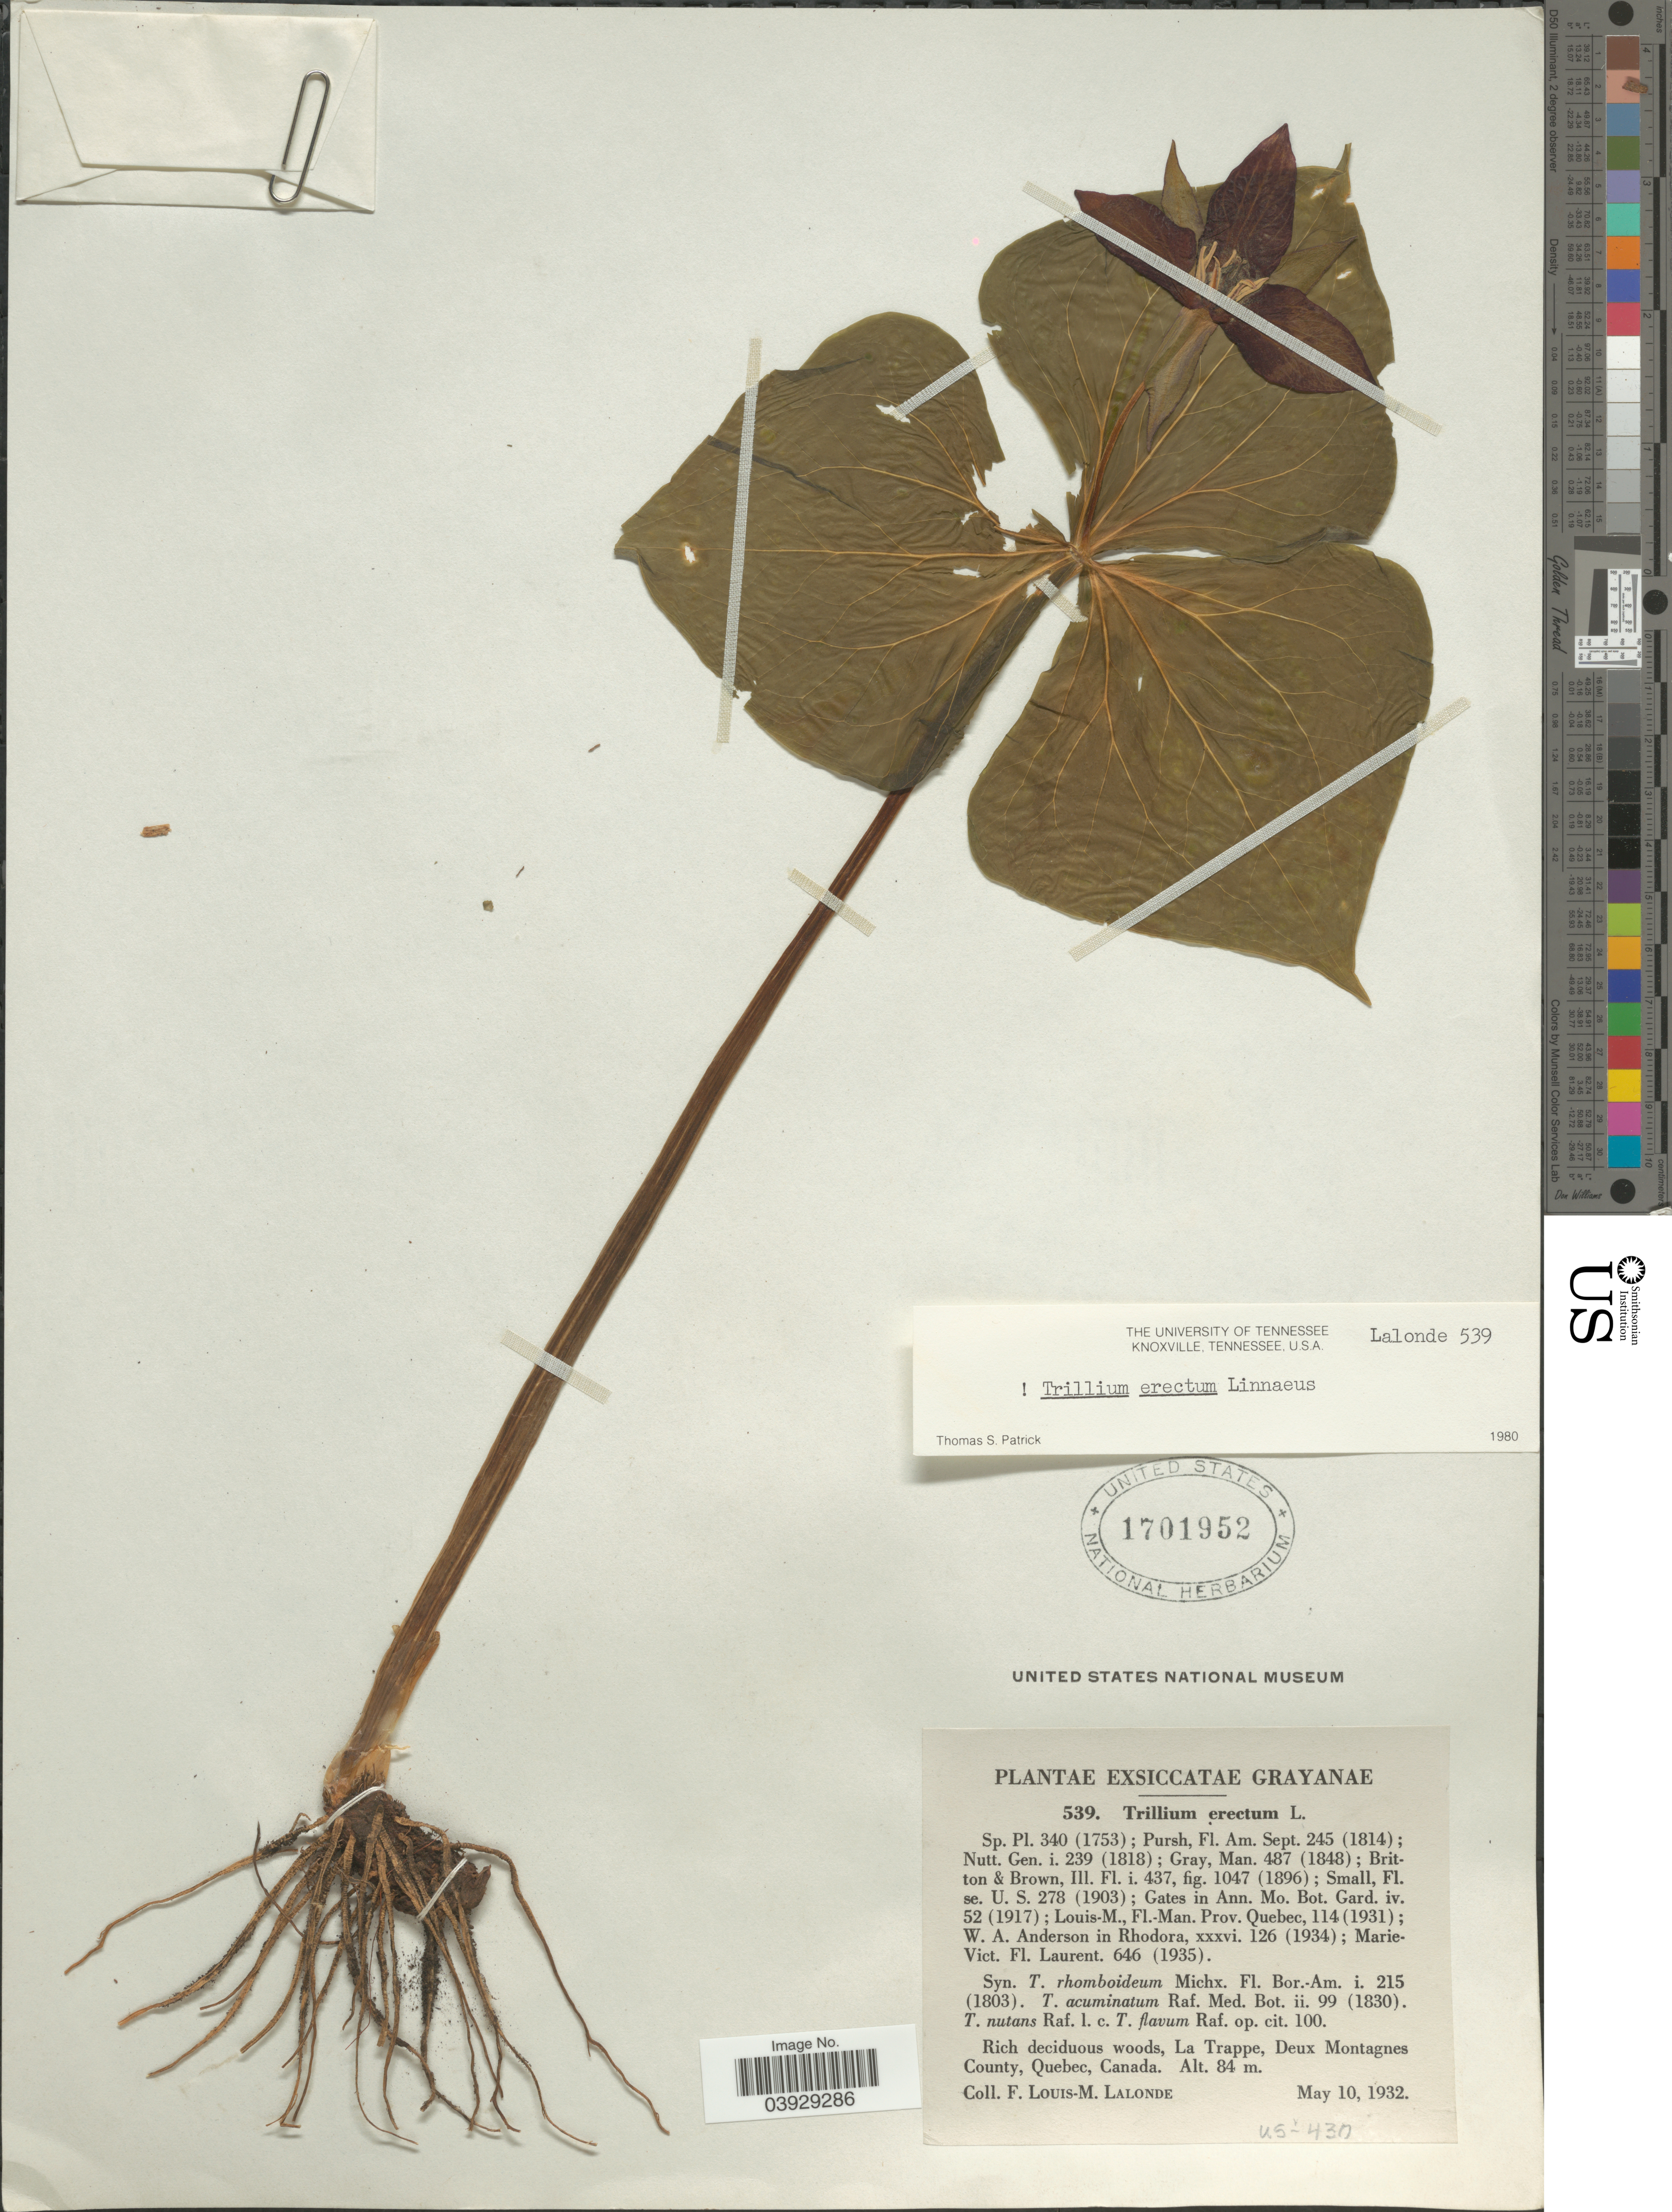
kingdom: Plantae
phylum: Tracheophyta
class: Liliopsida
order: Liliales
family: Melanthiaceae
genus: Trillium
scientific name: Trillium erectum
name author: L.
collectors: F. Louis & M. Lalonde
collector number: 539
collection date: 1932-05-10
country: Canada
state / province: Quebec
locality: La Trappe, Deux Montagnes County.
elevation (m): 84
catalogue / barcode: US 1701952